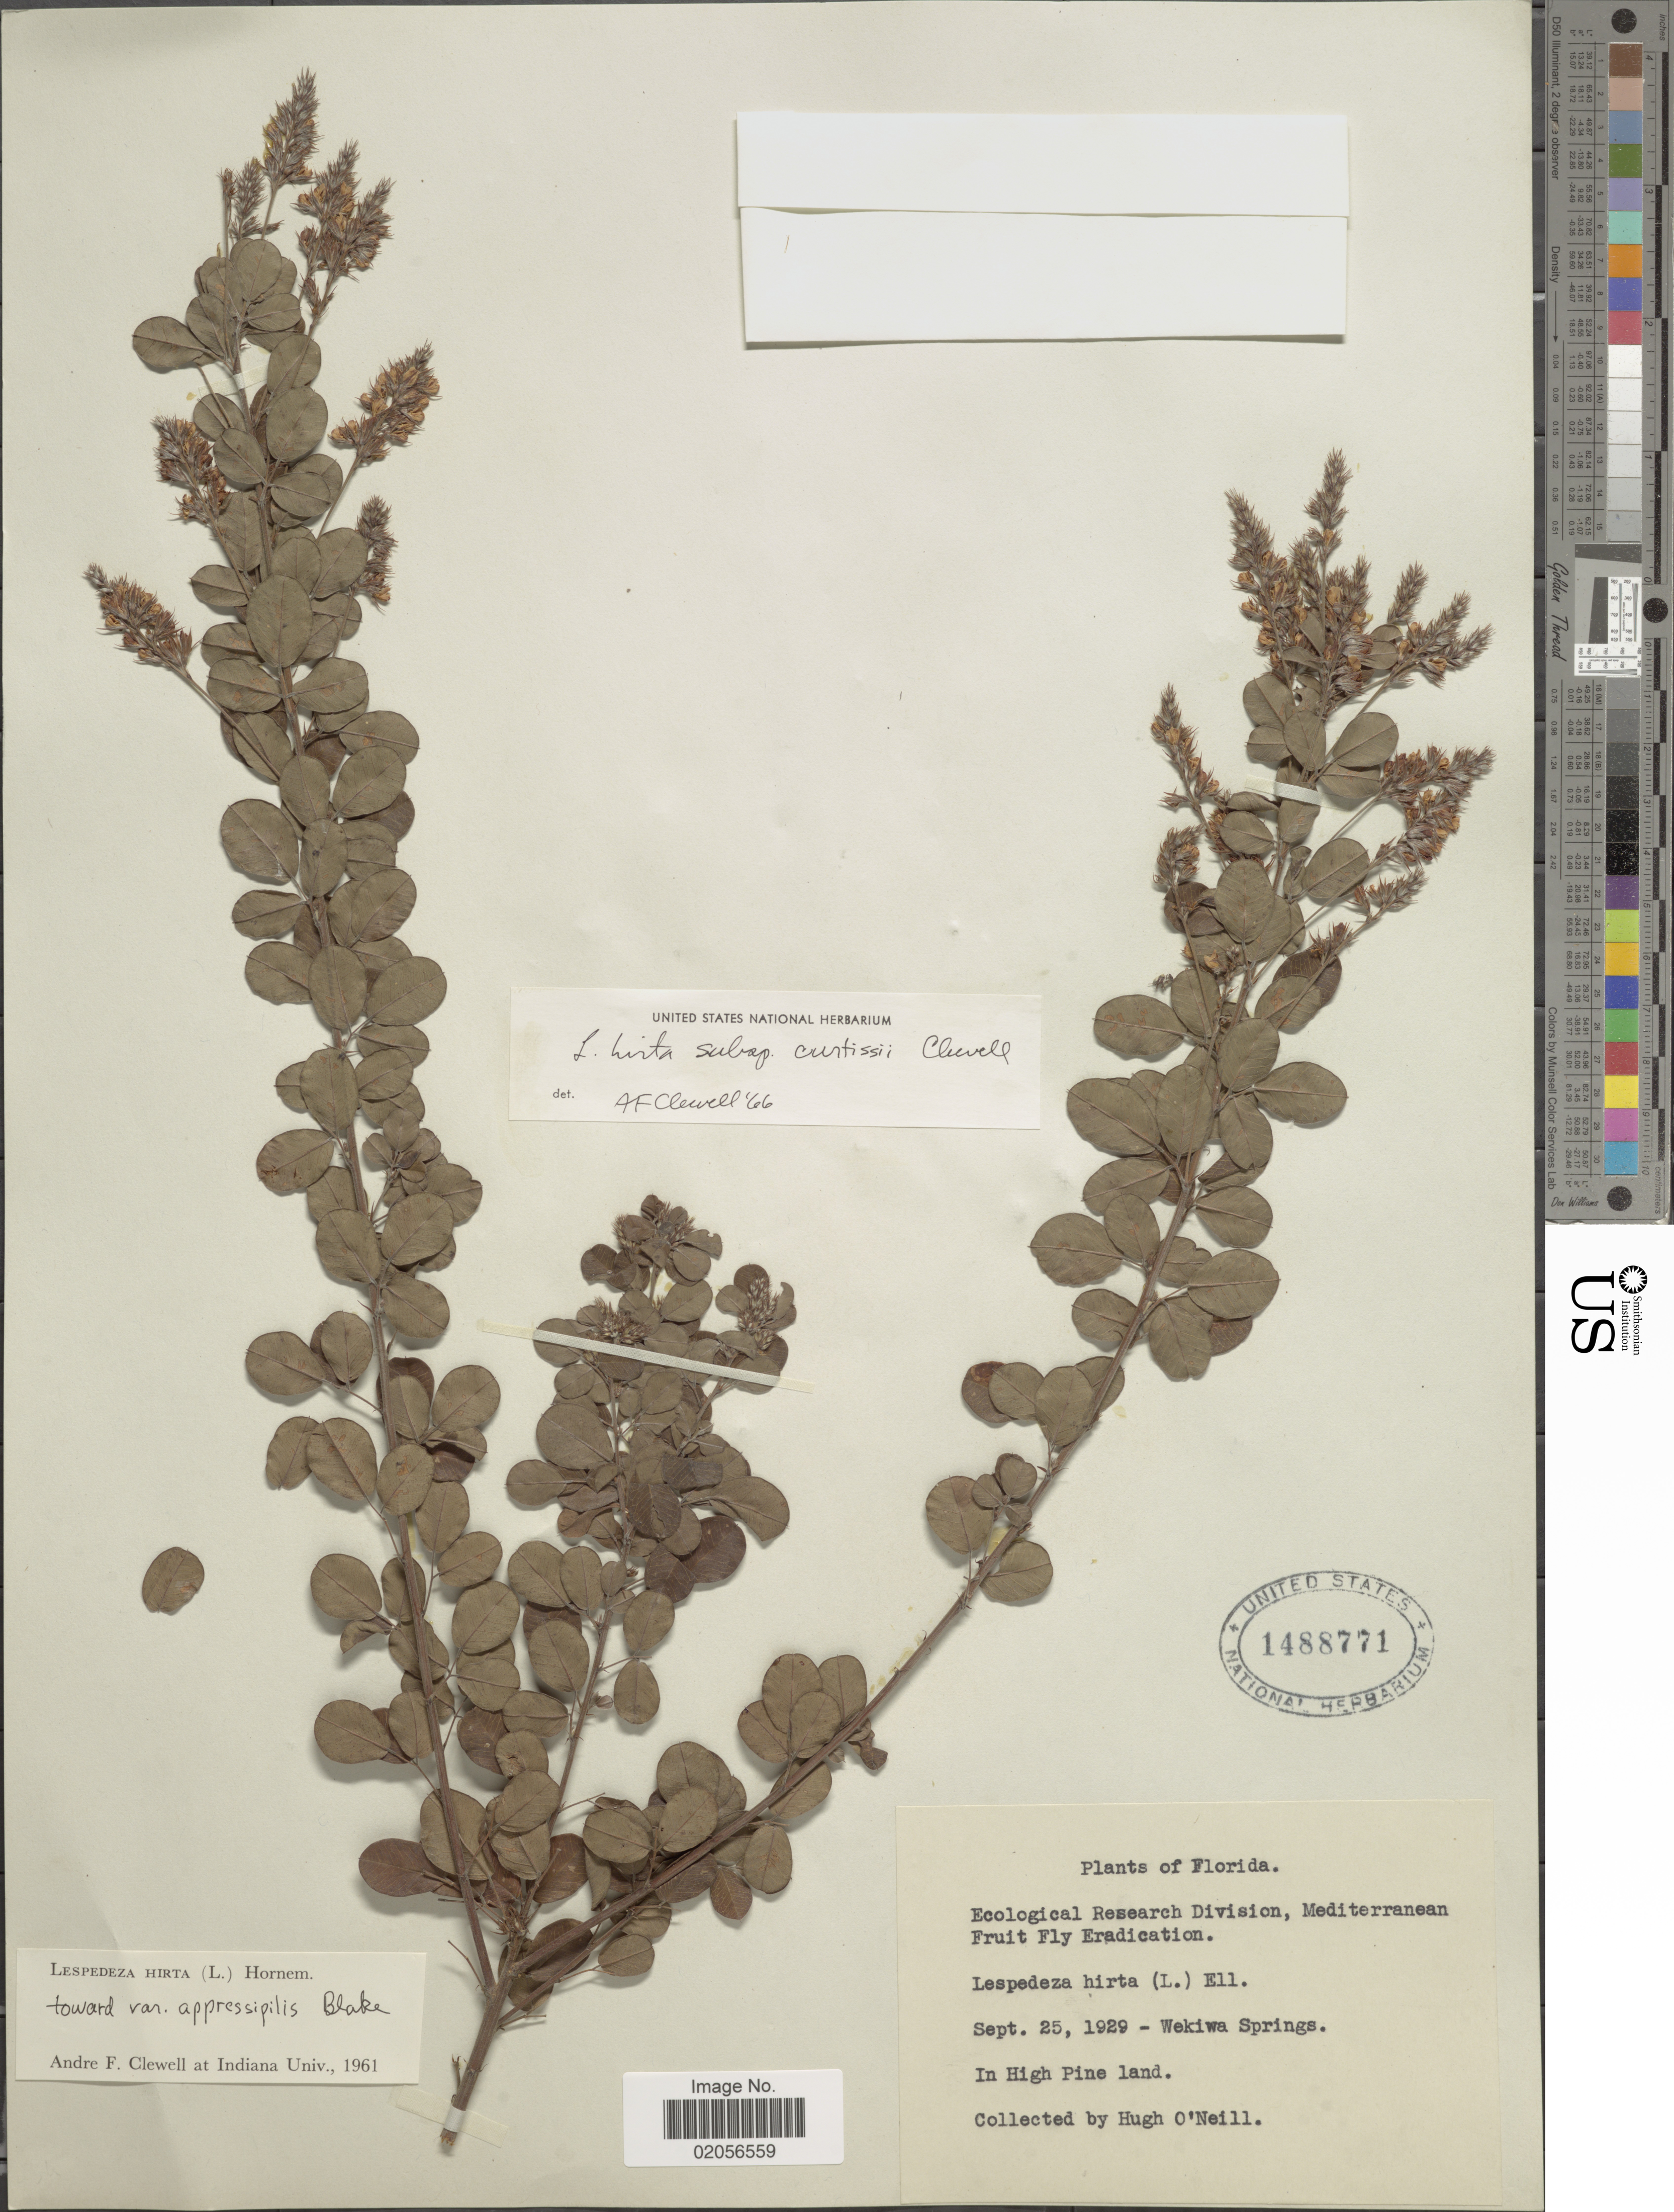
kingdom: Plantae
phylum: Tracheophyta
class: Magnoliopsida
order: Fabales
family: Fabaceae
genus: Lespedeza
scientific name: Lespedeza hirta subsp. curtissii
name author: Clewell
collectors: H. O'Neill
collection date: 1929-09-25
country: United States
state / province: Florida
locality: Wekiwa Springs, In High Pine land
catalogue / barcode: US 1488771